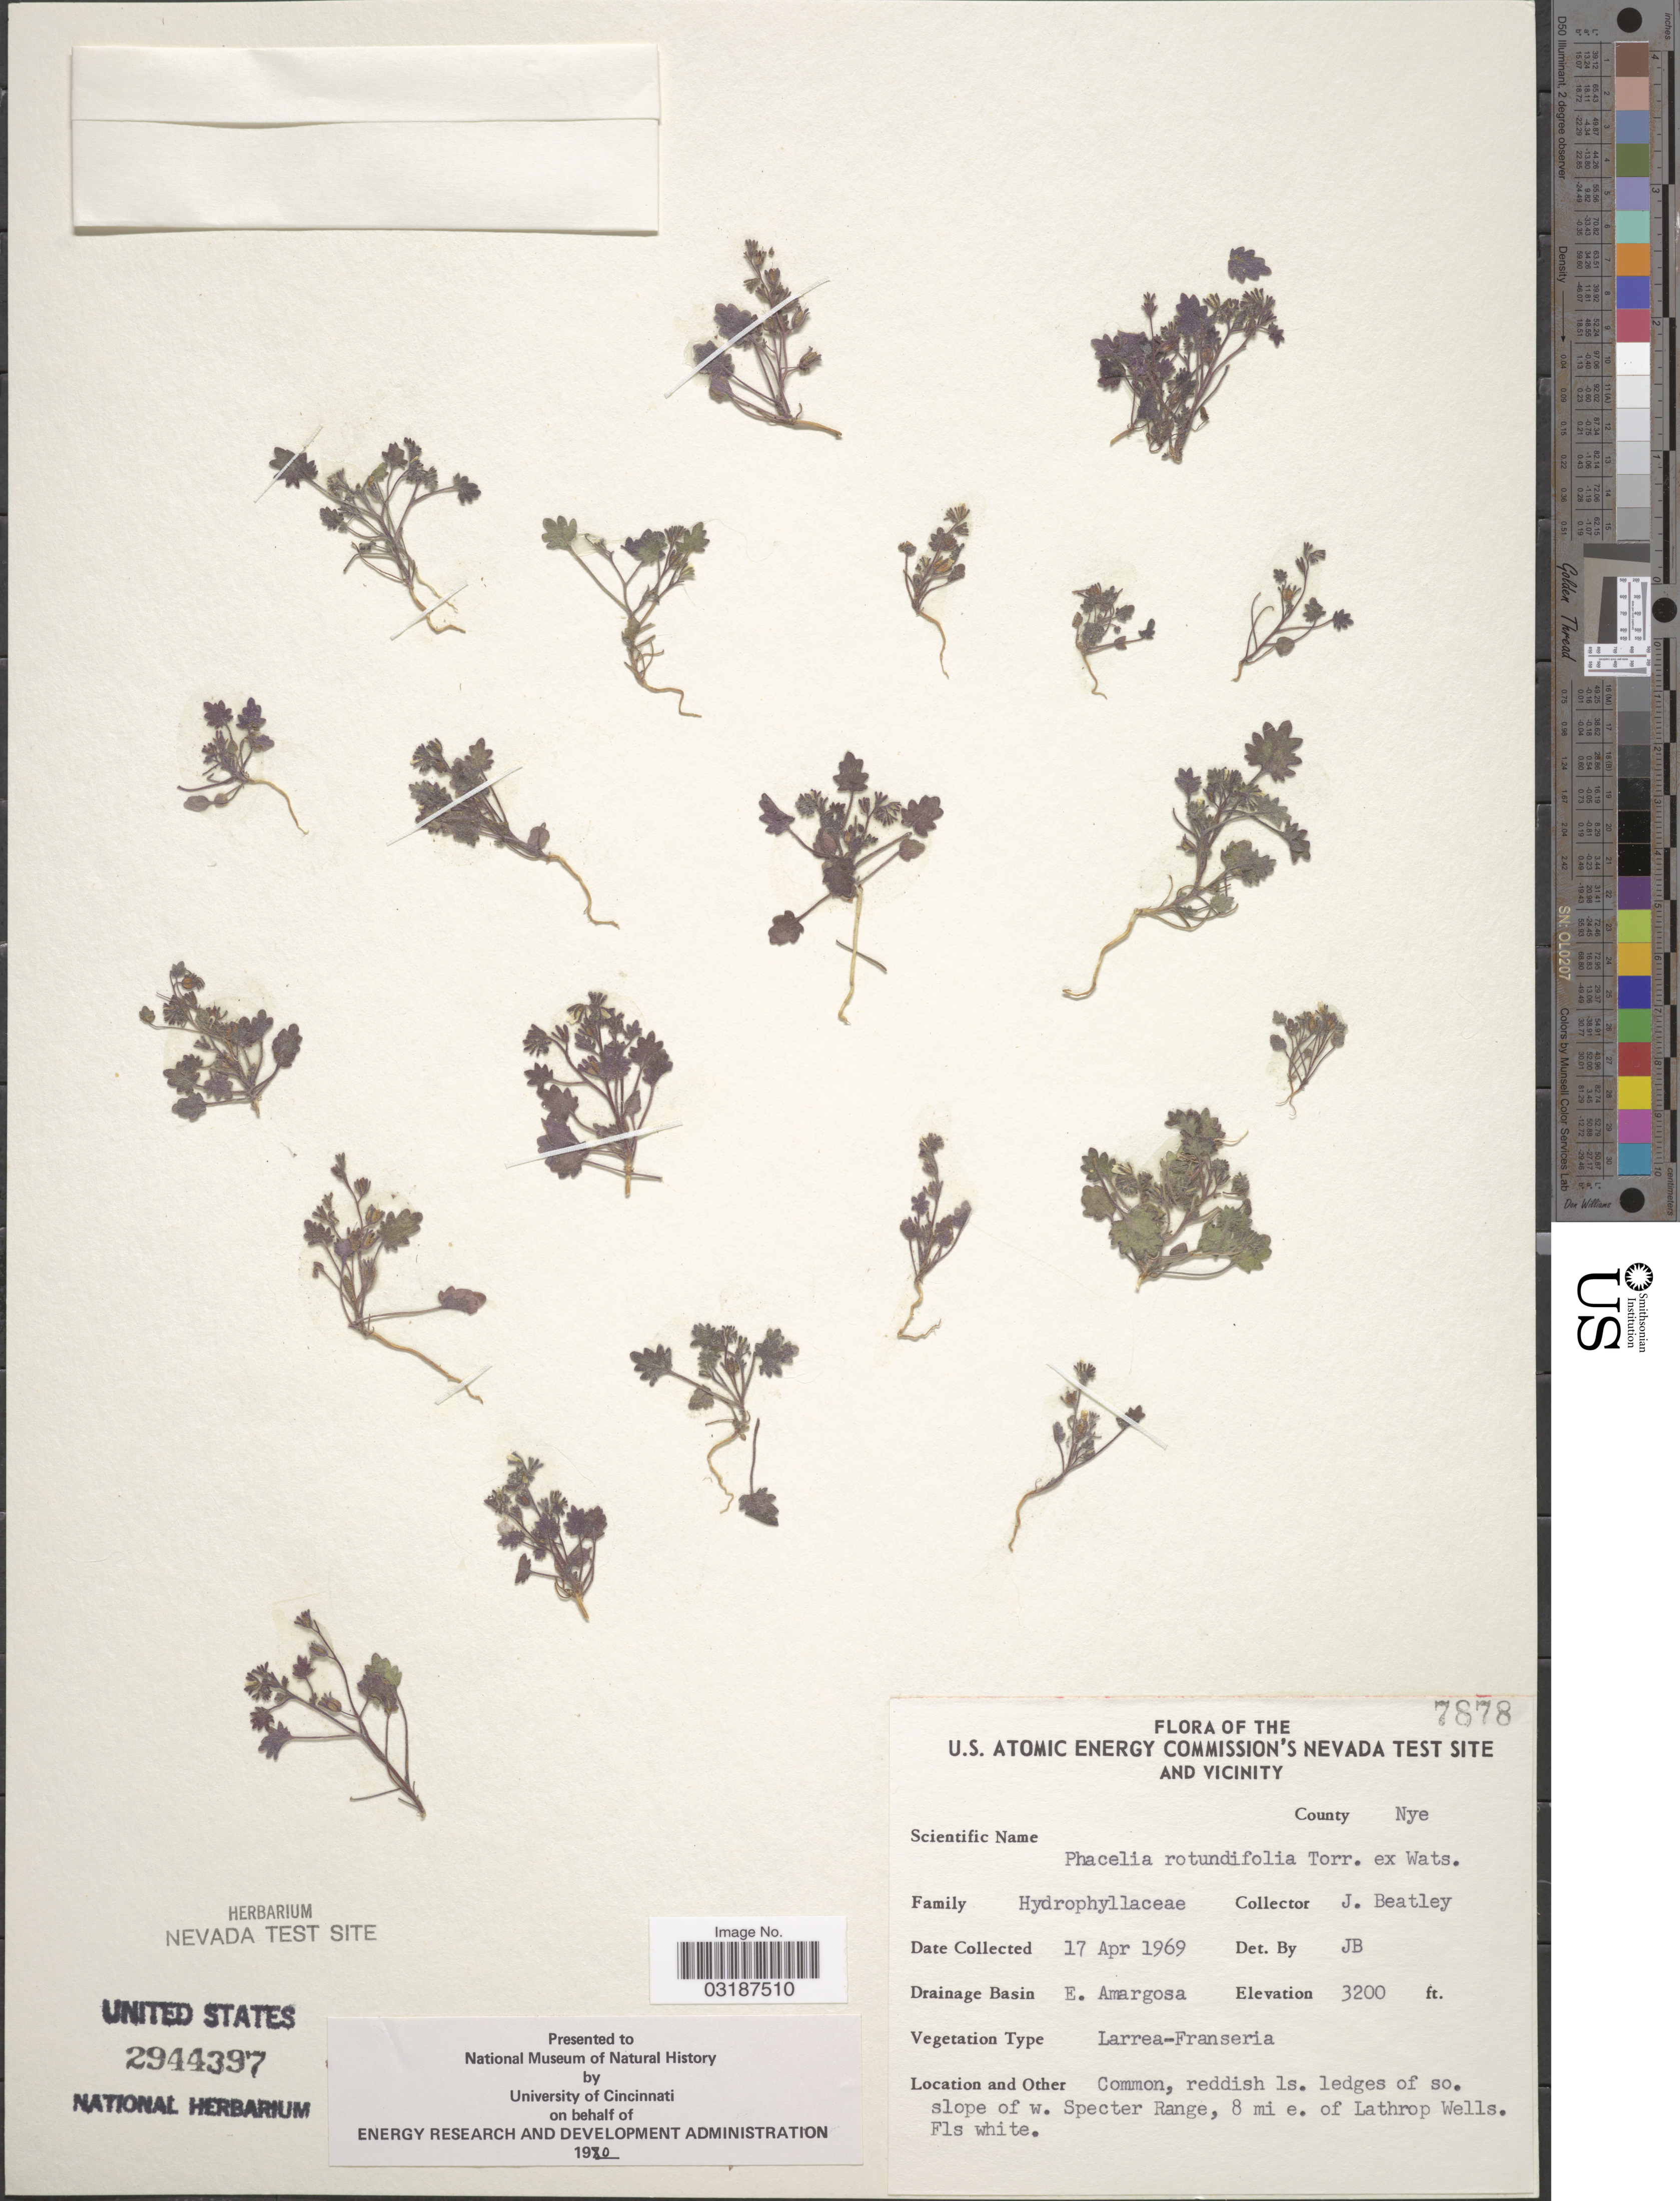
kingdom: Plantae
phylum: Tracheophyta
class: Magnoliopsida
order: Boraginales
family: Hydrophyllaceae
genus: Phacelia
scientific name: Phacelia rotundifolia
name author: Torr. ex S. Watson in C. King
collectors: J. C. Beatley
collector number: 7878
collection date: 1969-04-17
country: United States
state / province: Nevada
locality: U.S. Atomic Energy Commission's Nevada Test Site and Vicinity. County Nye. Drainage Basin E. Amargosa. Common, reddish ls. ledges of so. slope of w. Specter Range, 8 mi e. of Lathrop Wells.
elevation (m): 975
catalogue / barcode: US 2944397